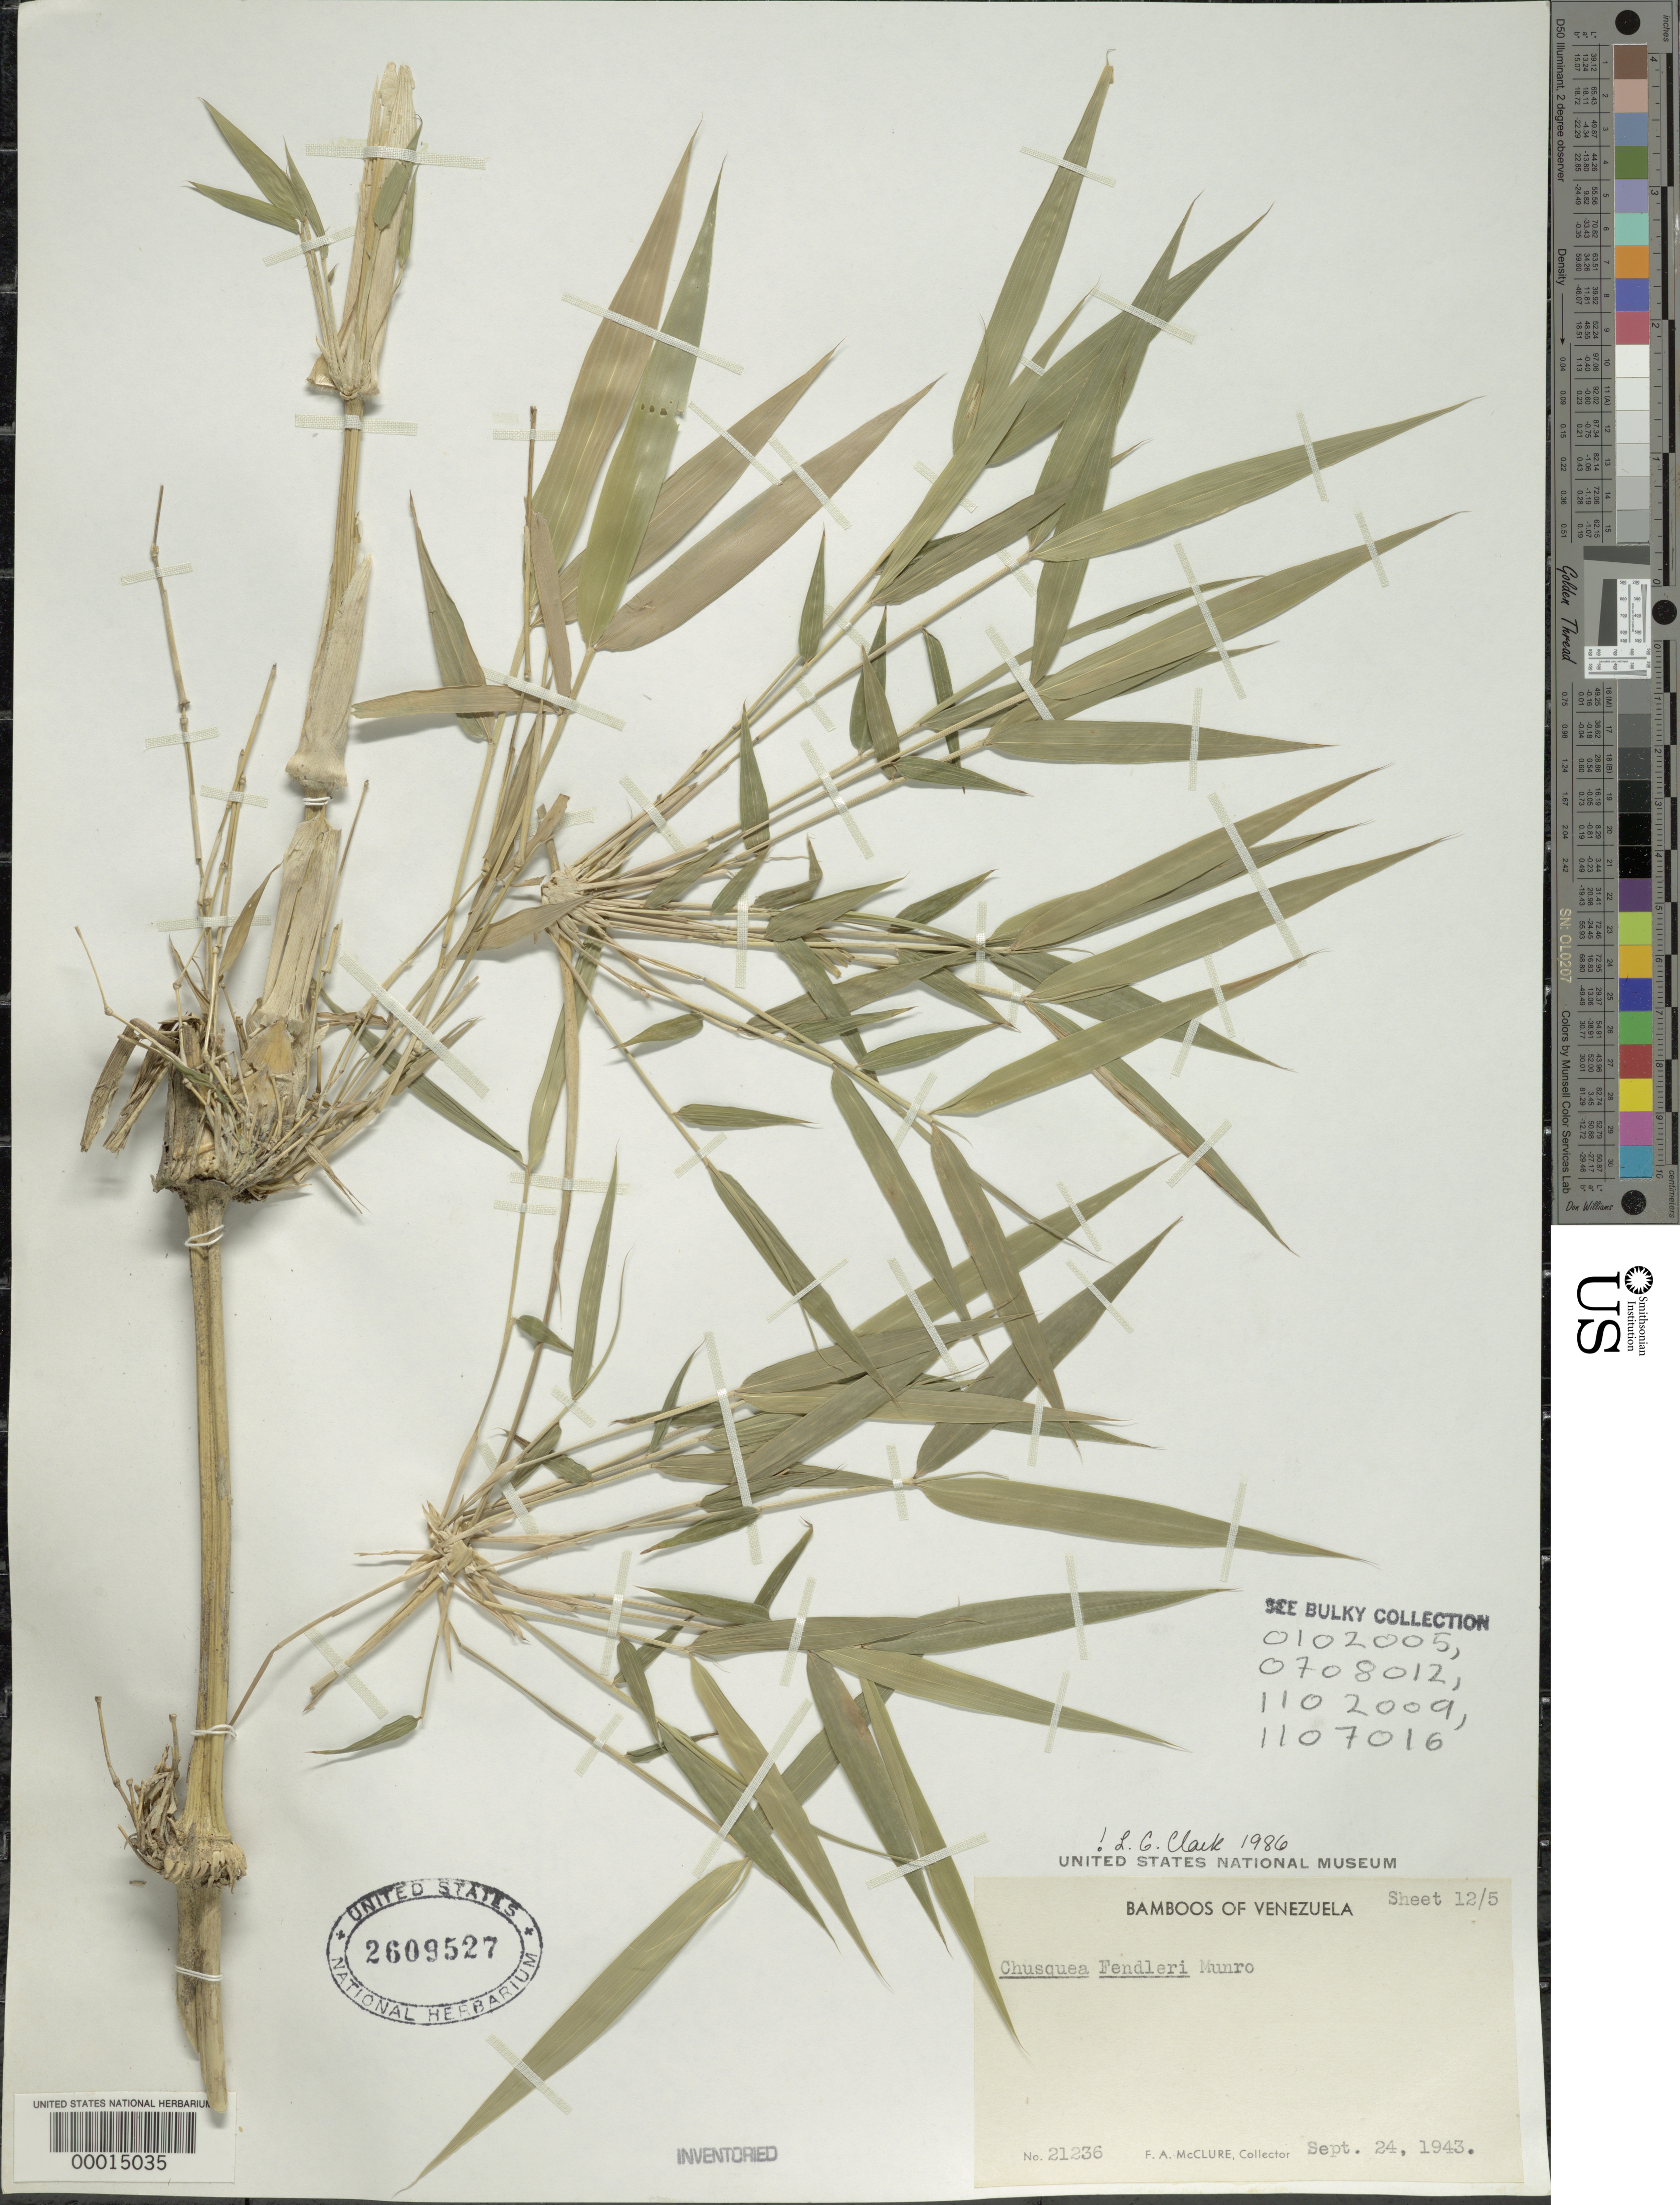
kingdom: Plantae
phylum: Tracheophyta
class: Liliopsida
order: Poales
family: Poaceae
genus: Chusquea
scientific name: Chusquea fendleri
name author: Munro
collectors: F. A. McClure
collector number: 21236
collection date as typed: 24 Sep 1943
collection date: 1943-09-24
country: Venezuela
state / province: Distrito Federal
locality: El junquito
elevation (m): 2000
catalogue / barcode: US 2609527